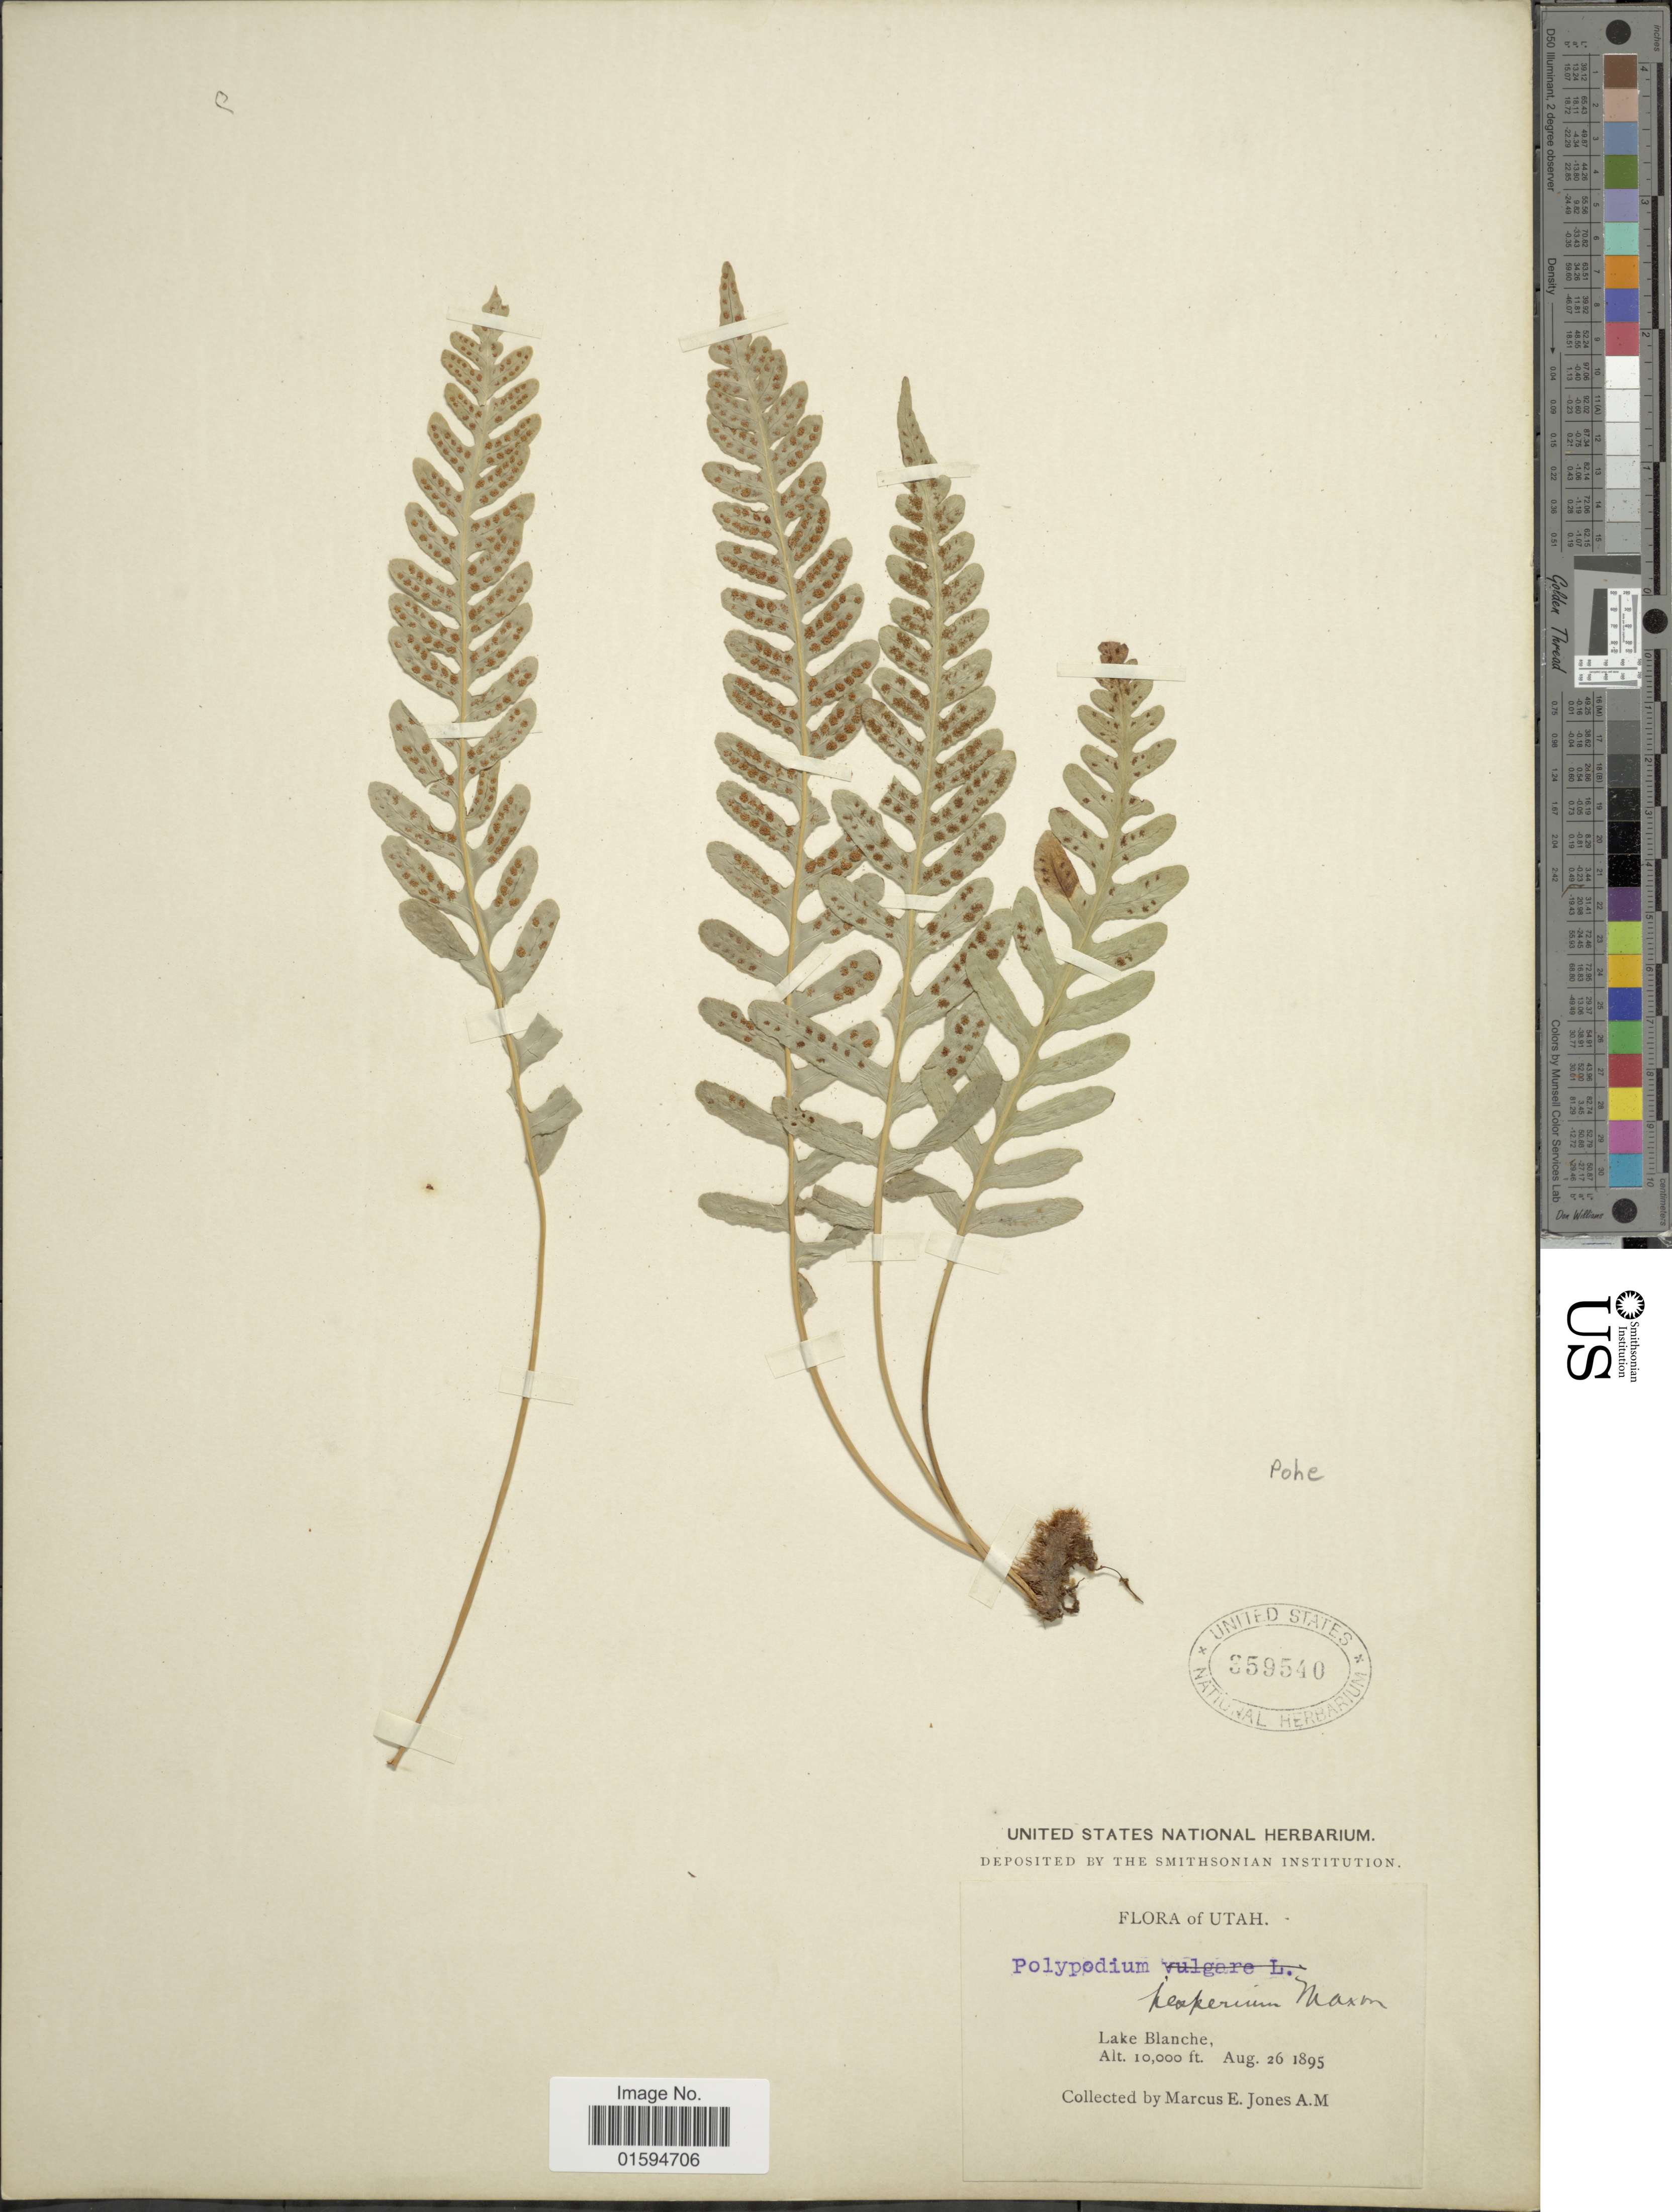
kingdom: Plantae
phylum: Tracheophyta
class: Polypodiopsida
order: Polypodiales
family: Polypodiaceae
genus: Polypodium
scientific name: Polypodium hesperium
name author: Maxon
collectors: M. E. Jones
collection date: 1895-08-26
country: United States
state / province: Utah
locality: Lake Blanche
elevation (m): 3048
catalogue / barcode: US 359540